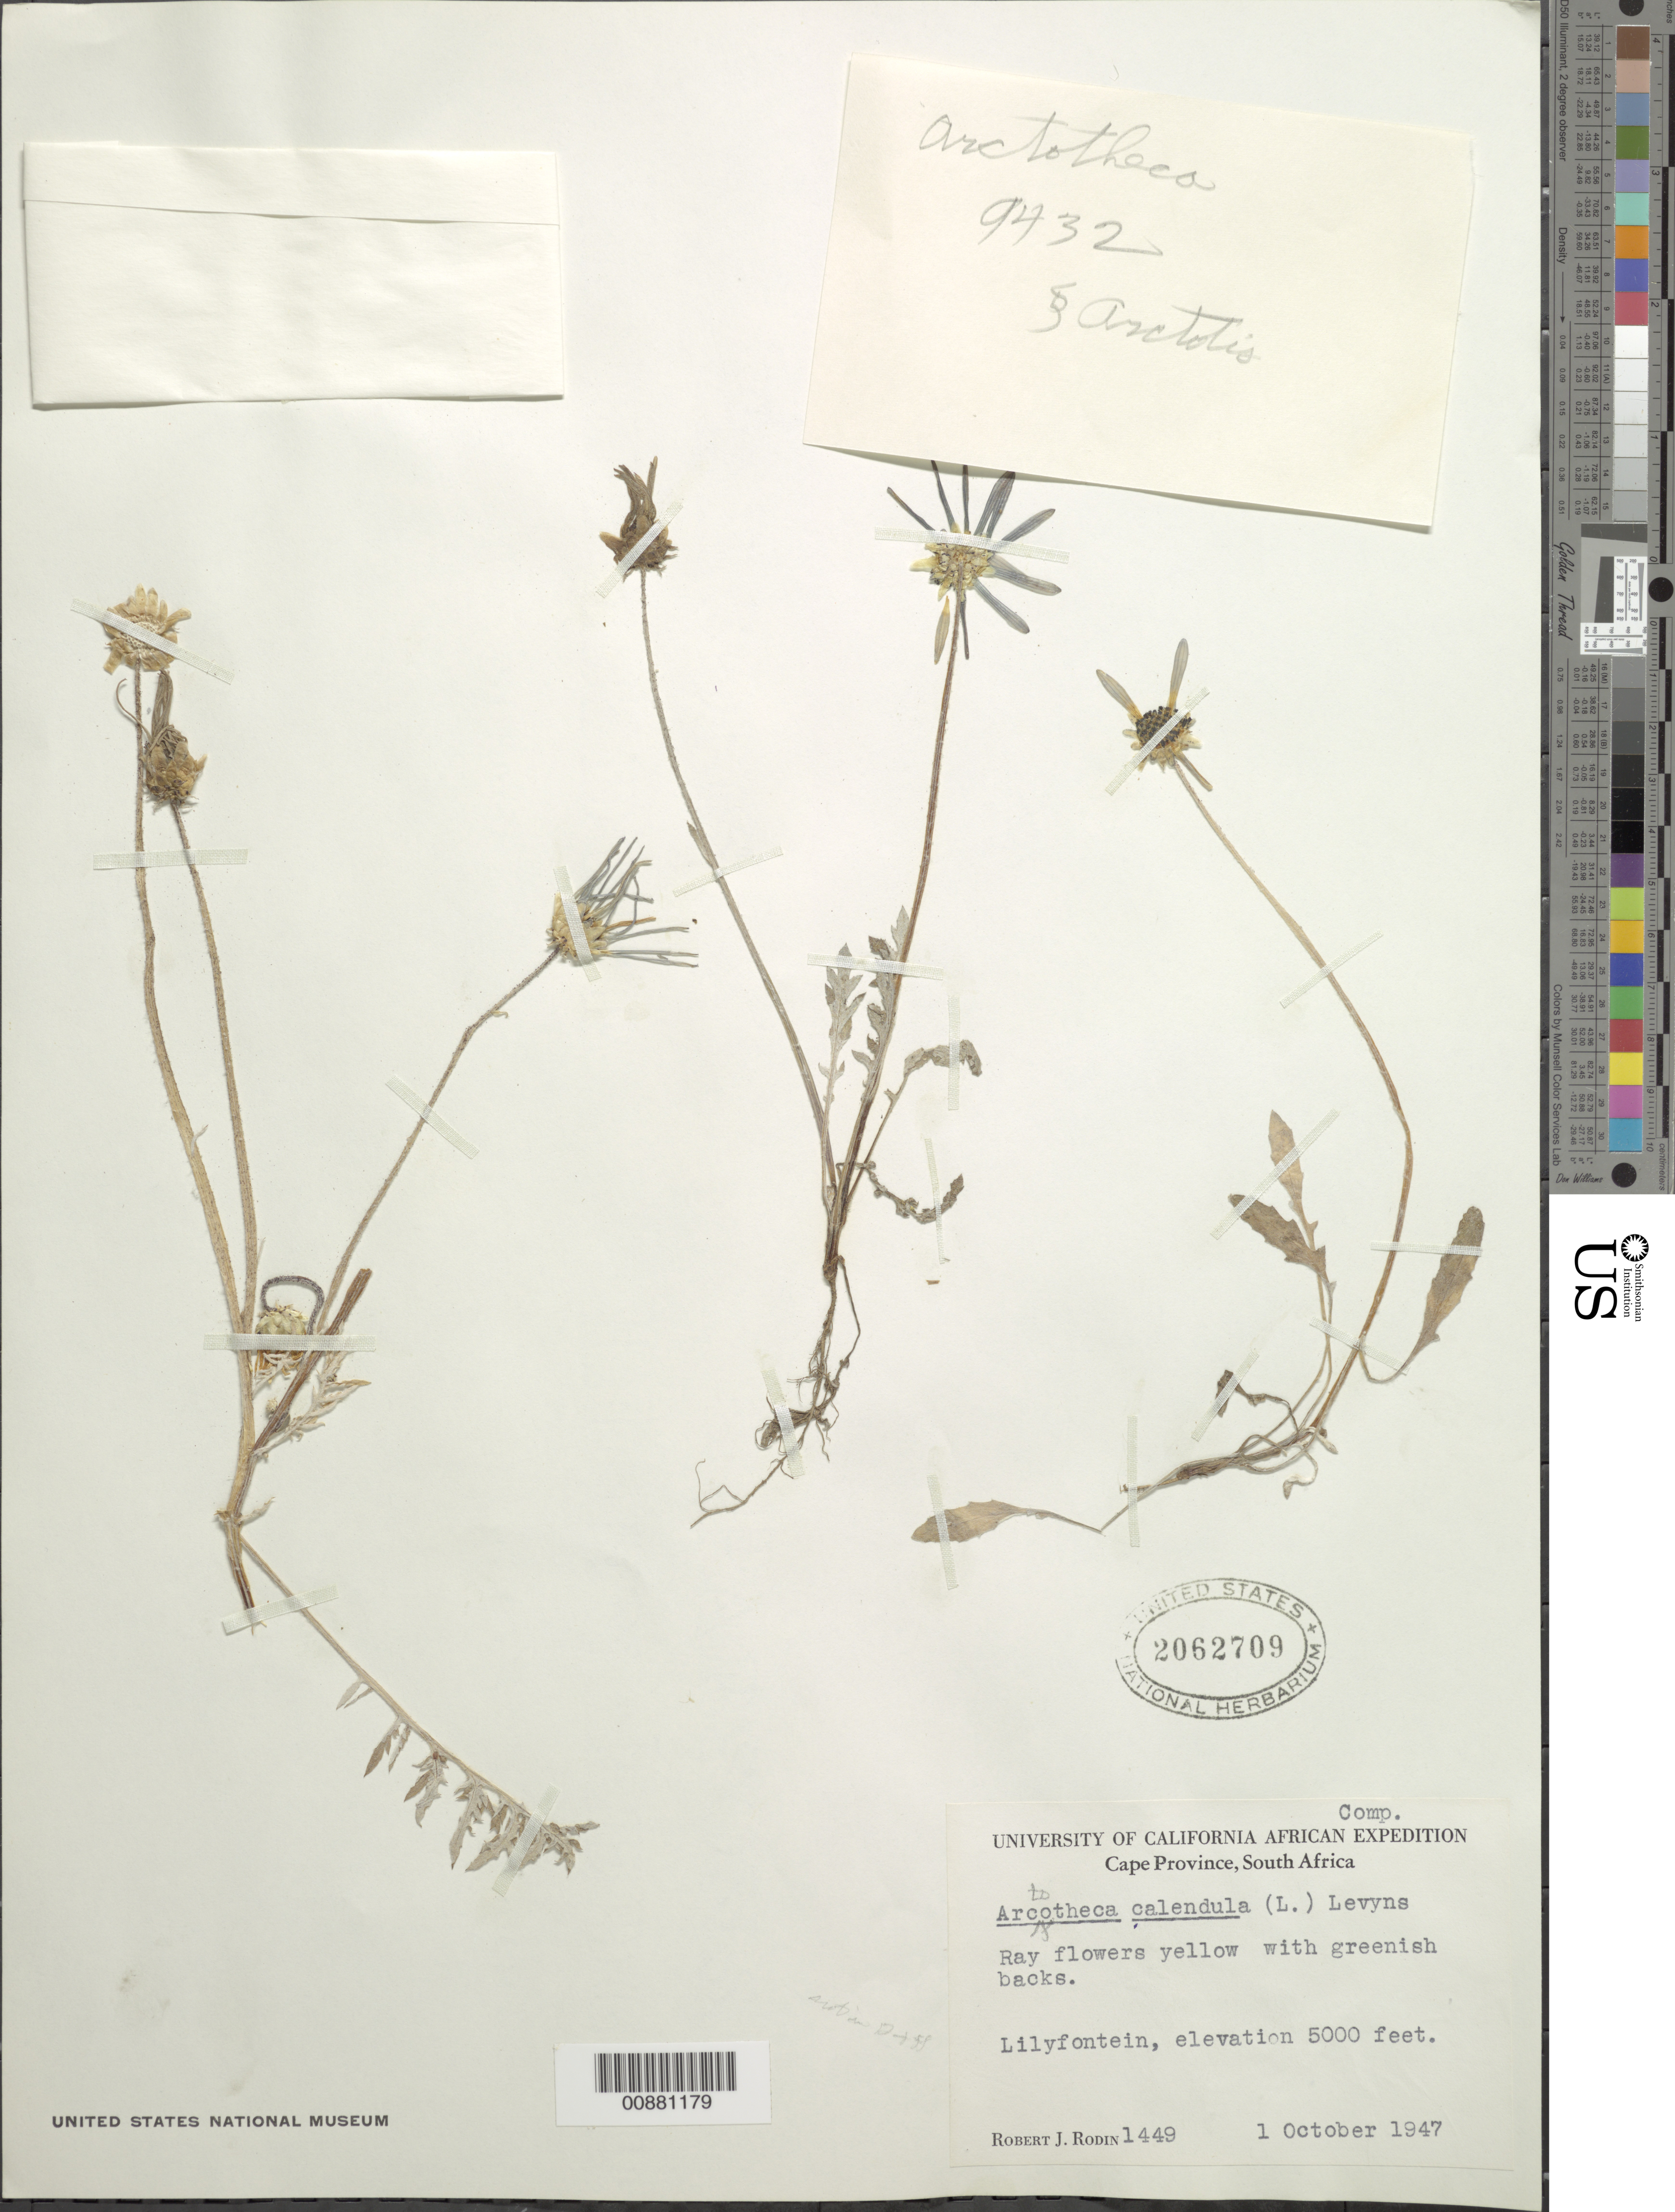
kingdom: Plantae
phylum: Tracheophyta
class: Magnoliopsida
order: Asterales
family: Asteraceae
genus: Arctotis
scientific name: Arctotis calendula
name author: (L.) Levyns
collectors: R. J. Rodin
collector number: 1449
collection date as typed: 1 October 1947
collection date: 1947-10-01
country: South Africa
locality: Lilyfontein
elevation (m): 1524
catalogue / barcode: US 2062709